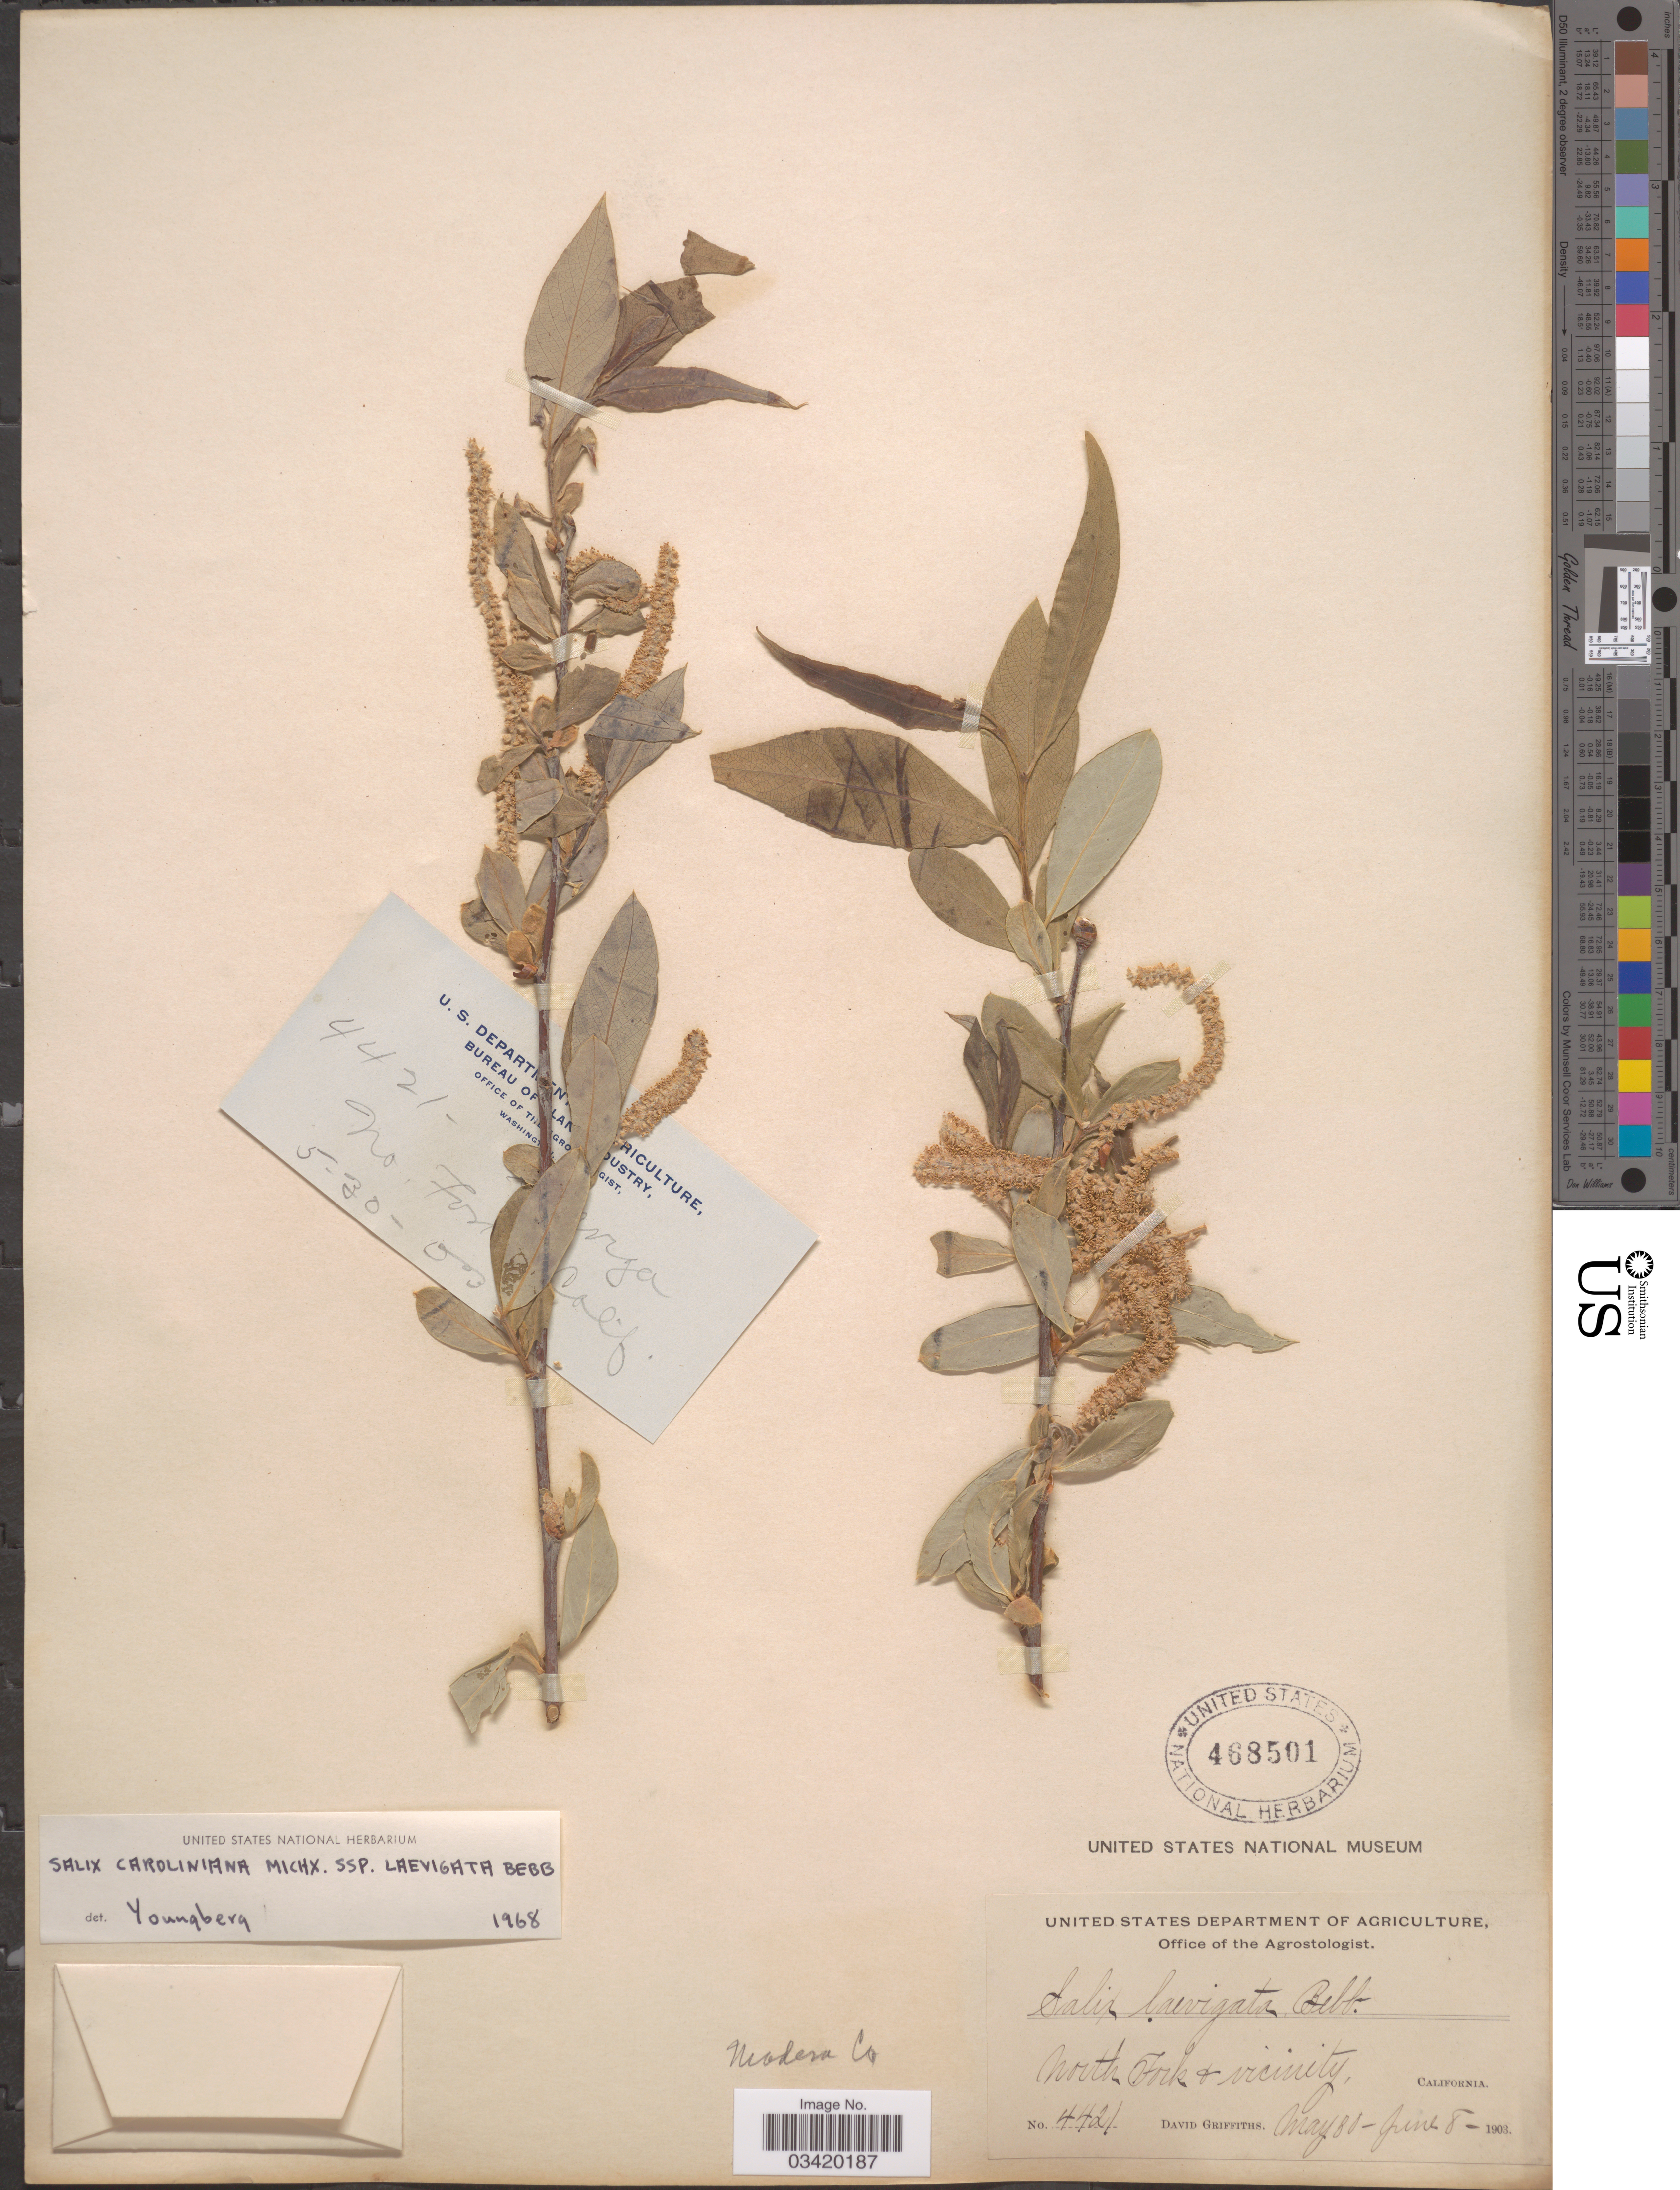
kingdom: Plantae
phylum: Tracheophyta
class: Magnoliopsida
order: Malpighiales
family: Salicaceae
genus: Salix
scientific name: Salix caroliniana subsp. laevigata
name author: Bebb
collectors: D. Griffiths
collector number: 4421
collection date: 1903-05-30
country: United States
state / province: California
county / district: Madera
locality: North Fork & Vicinity. Madera Co.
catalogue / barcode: US 468501